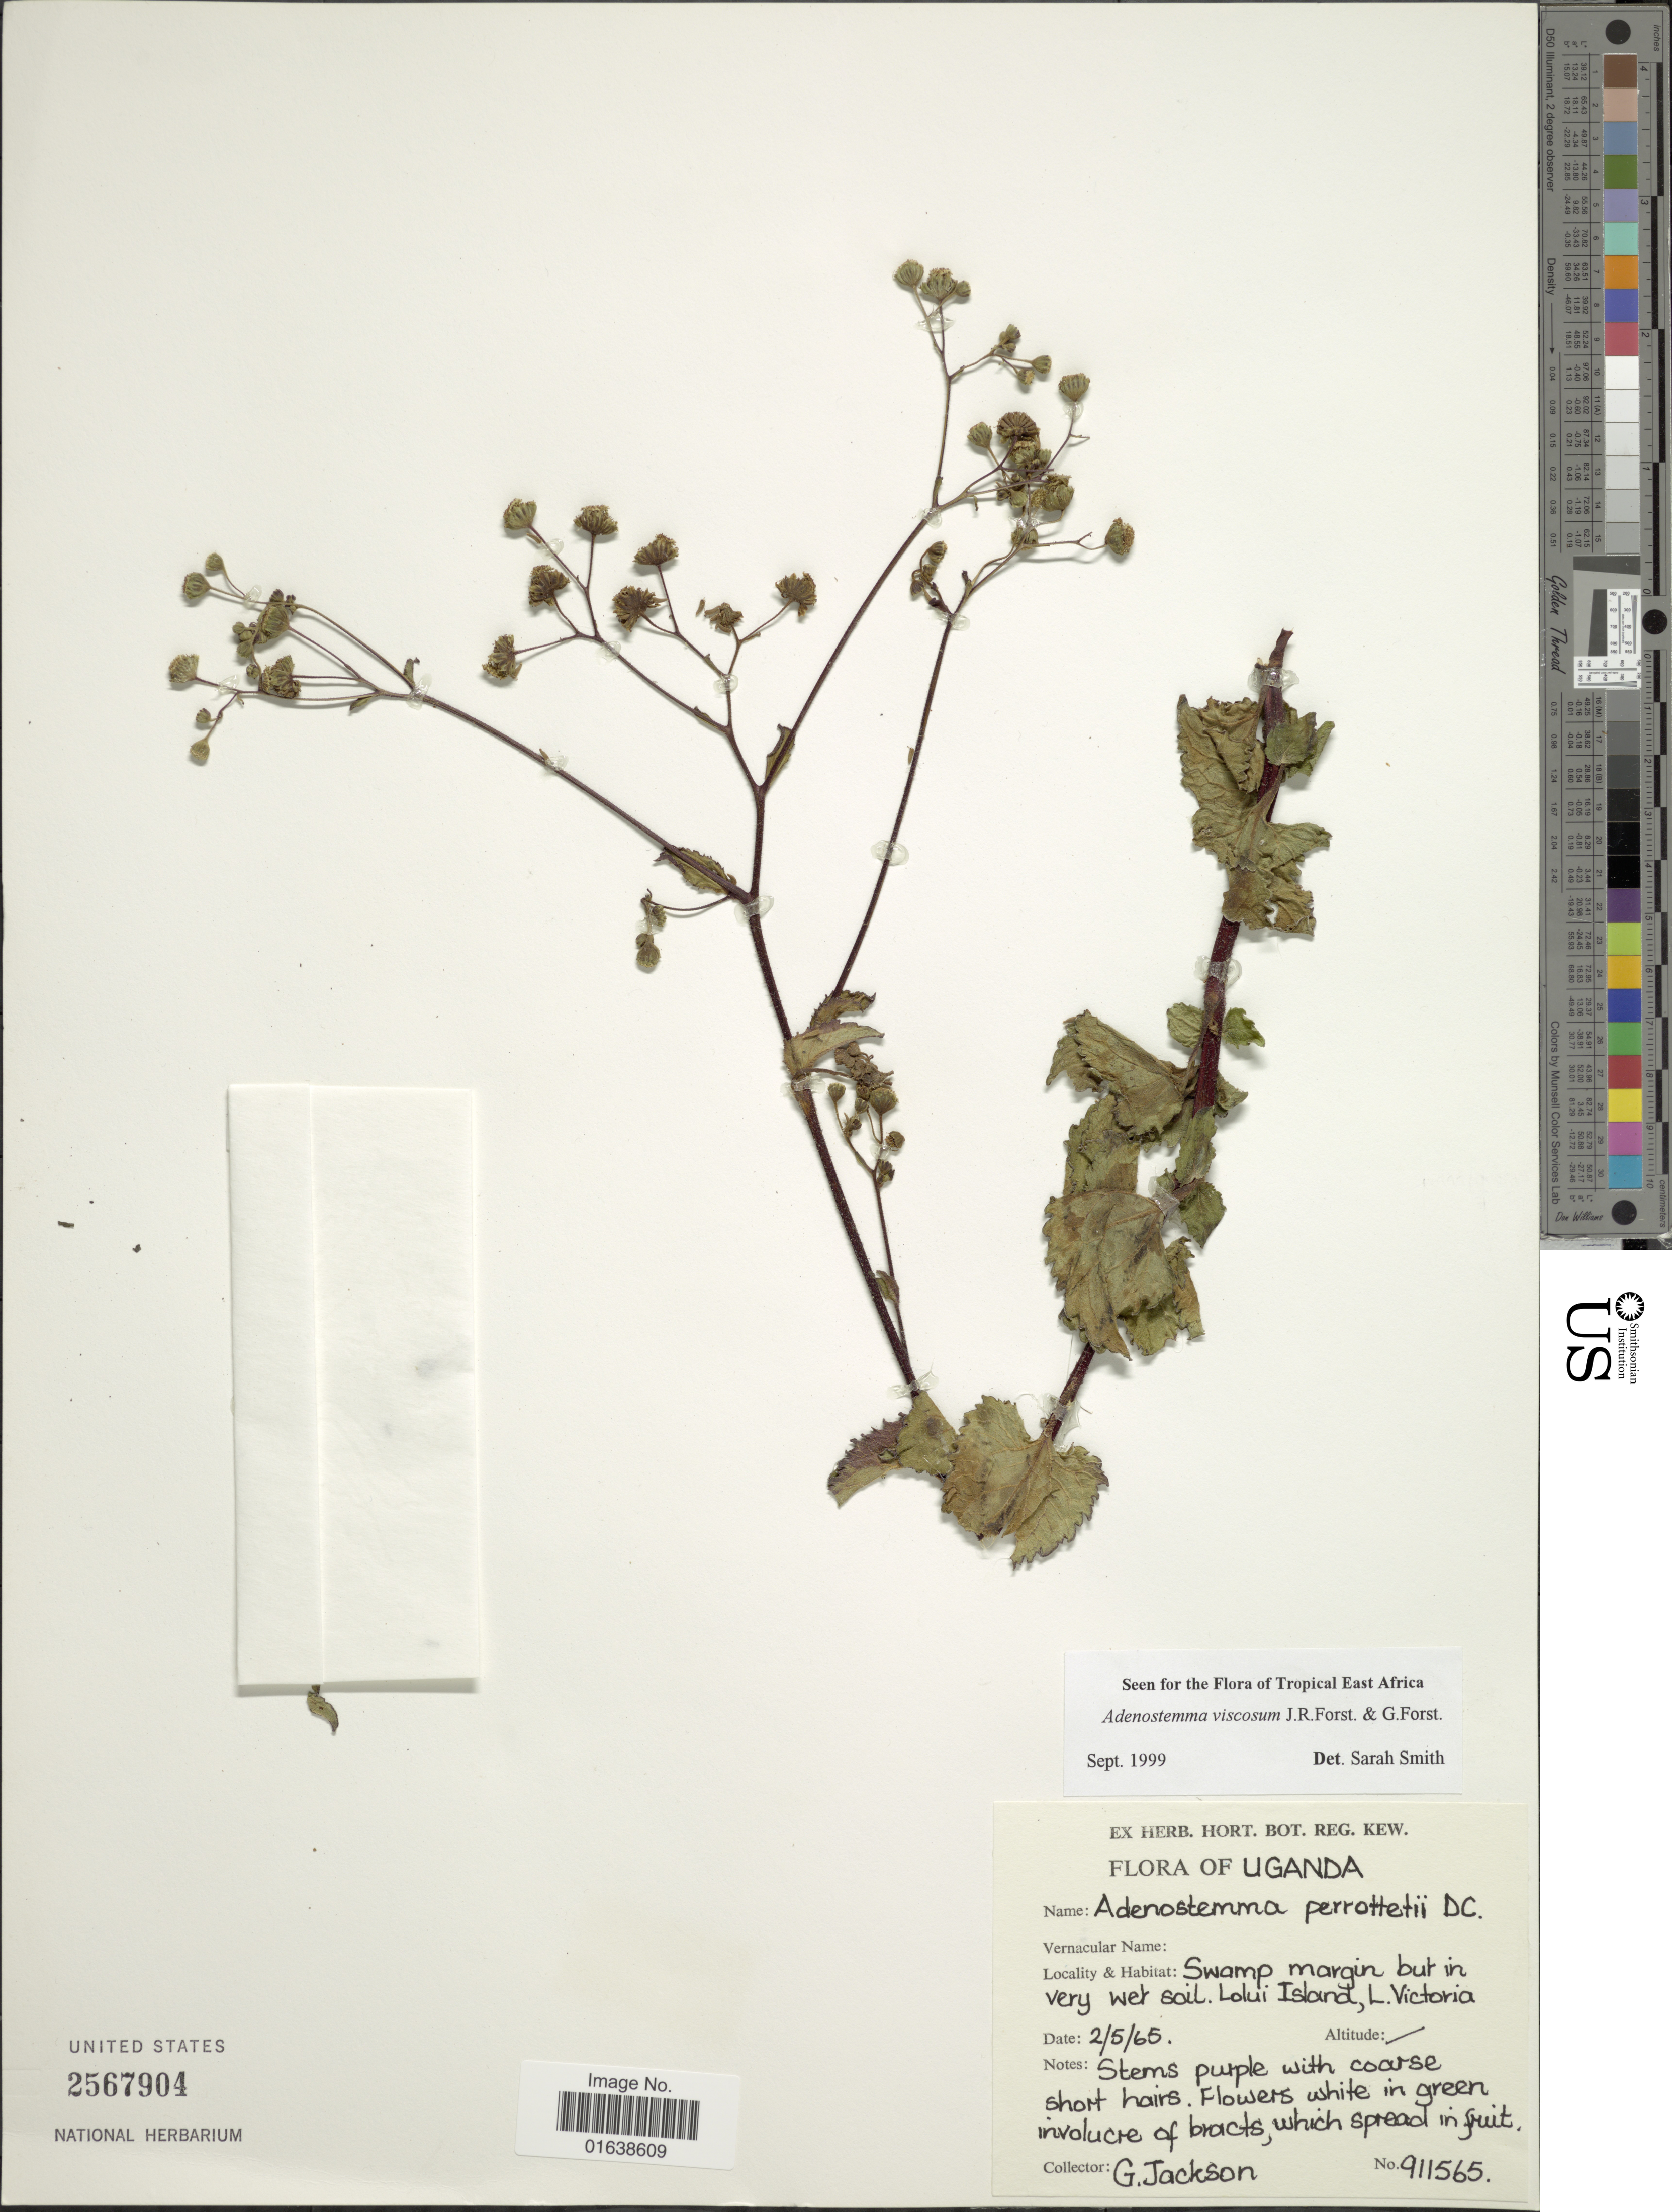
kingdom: Plantae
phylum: Tracheophyta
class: Magnoliopsida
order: Asterales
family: Asteraceae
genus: Adenostemma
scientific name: Adenostemma viscosum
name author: J.R. Forst. & G. Forst.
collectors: G. Jackson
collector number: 911565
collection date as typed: Transcribed d/m/y: 2/5/65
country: Uganda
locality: Uganda. Swamp margin but in very wet soil. Loii Islanf, L. Victoria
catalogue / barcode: US 2567904